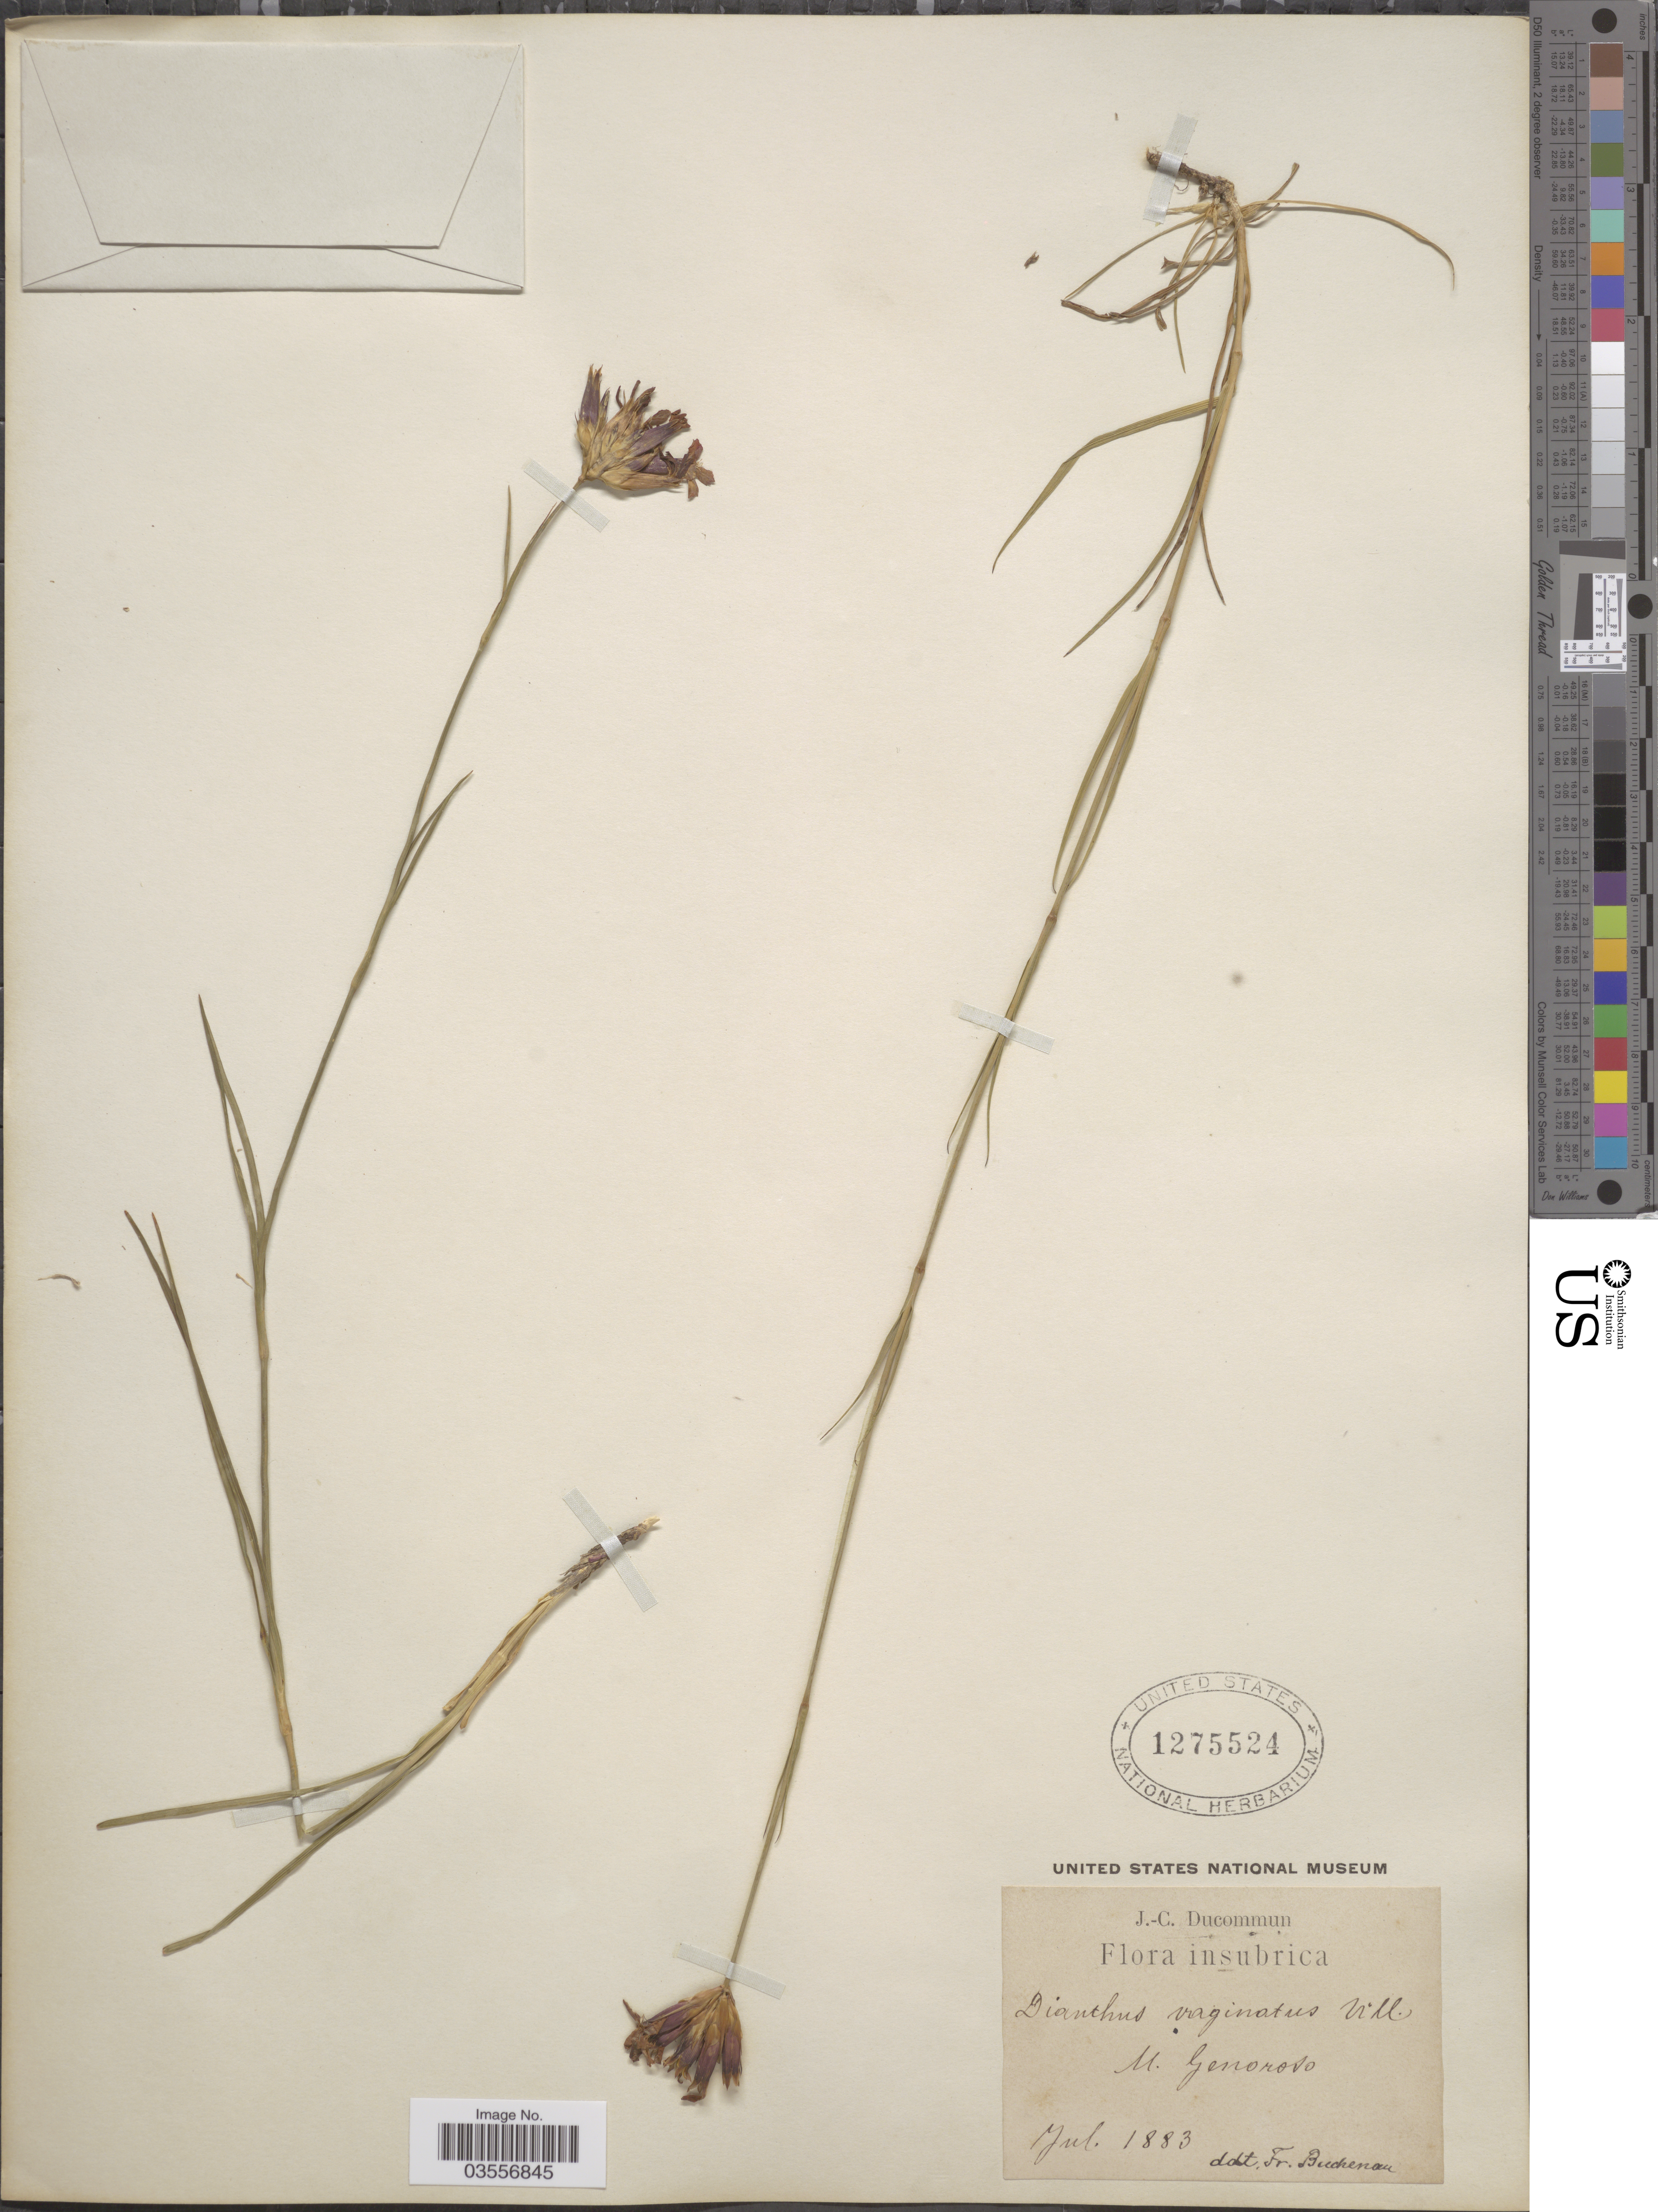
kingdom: Plantae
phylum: Tracheophyta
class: Magnoliopsida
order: Caryophyllales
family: Caryophyllaceae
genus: Dianthus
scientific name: Dianthus vaginatus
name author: Chaix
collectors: J. Ducommun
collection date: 1883-07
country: Italy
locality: Insubrica. M. Genoroso.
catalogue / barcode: US 1275524